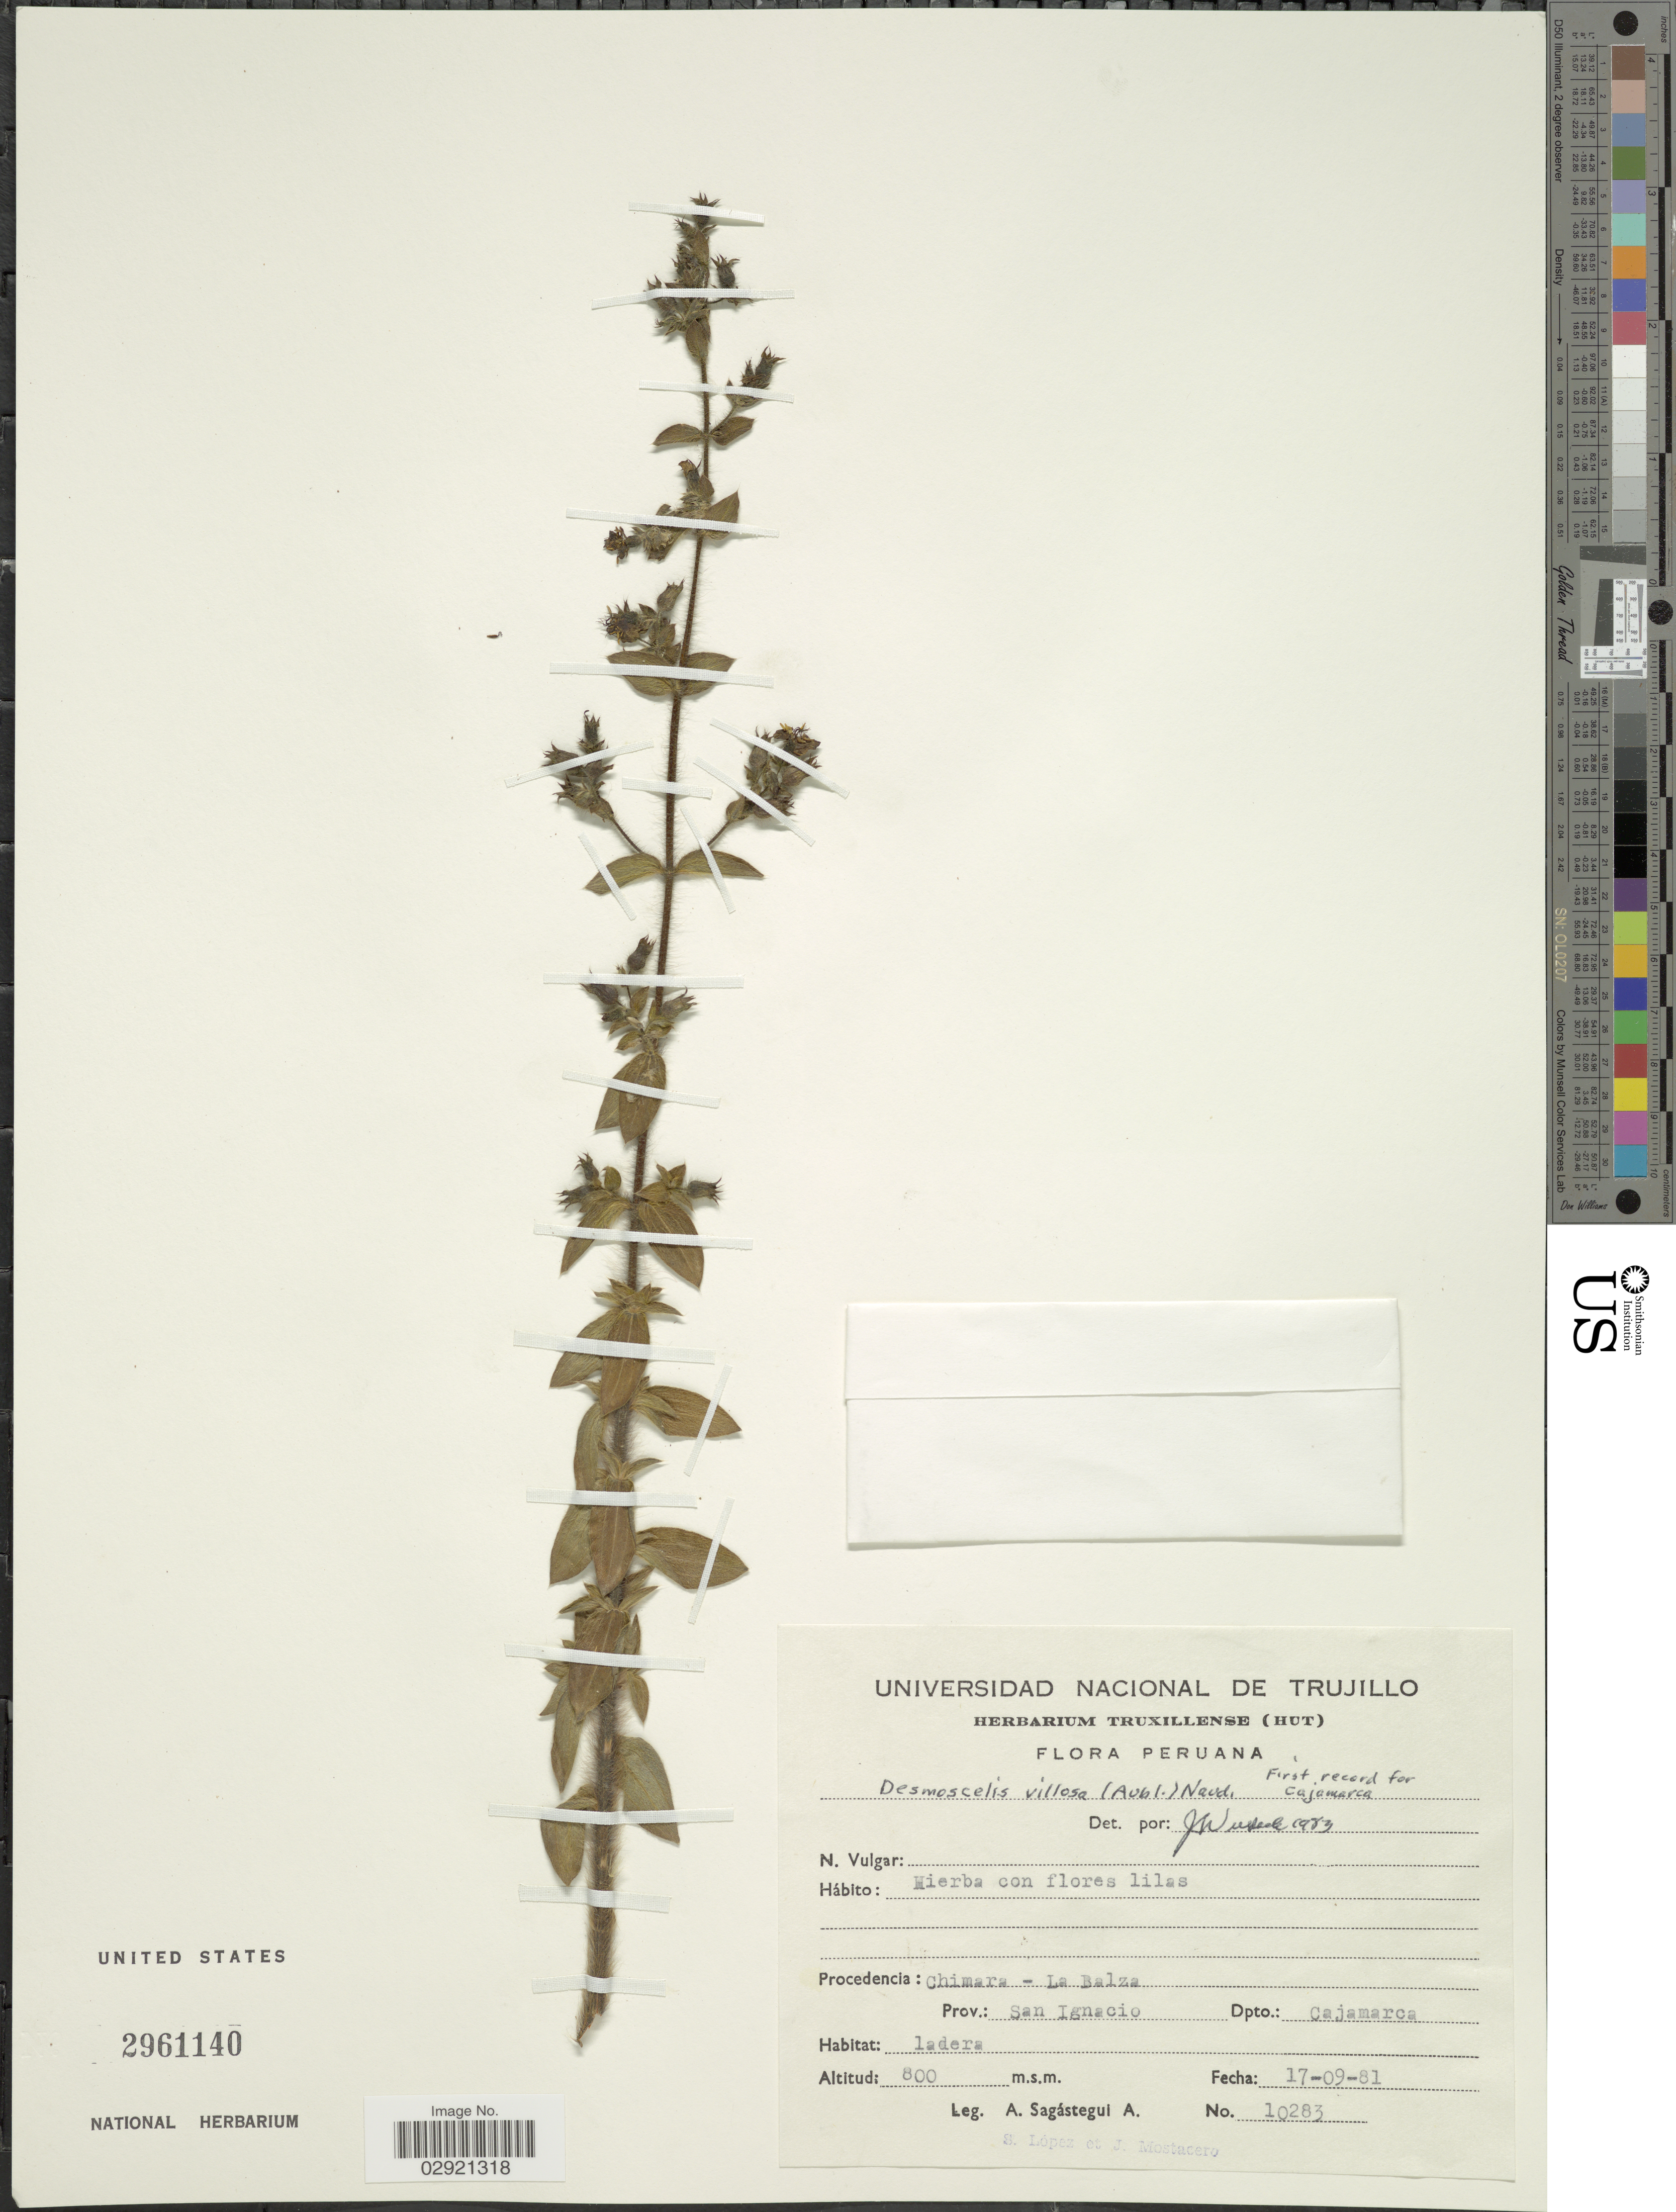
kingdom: Plantae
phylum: Tracheophyta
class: Magnoliopsida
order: Myrtales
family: Melastomataceae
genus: Desmoscelis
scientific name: Desmoscelis villosa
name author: (Aubl.) Naudin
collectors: A. Sagástegui A., S. Lopez & J. Mostacero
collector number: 10283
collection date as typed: Transcribed d/m/y: 17/9/81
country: Peru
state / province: Cajamarca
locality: Chimara - La Balza. Prov.: San Ignacio. Dpto.: Cajamarca.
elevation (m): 800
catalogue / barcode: US 2961140